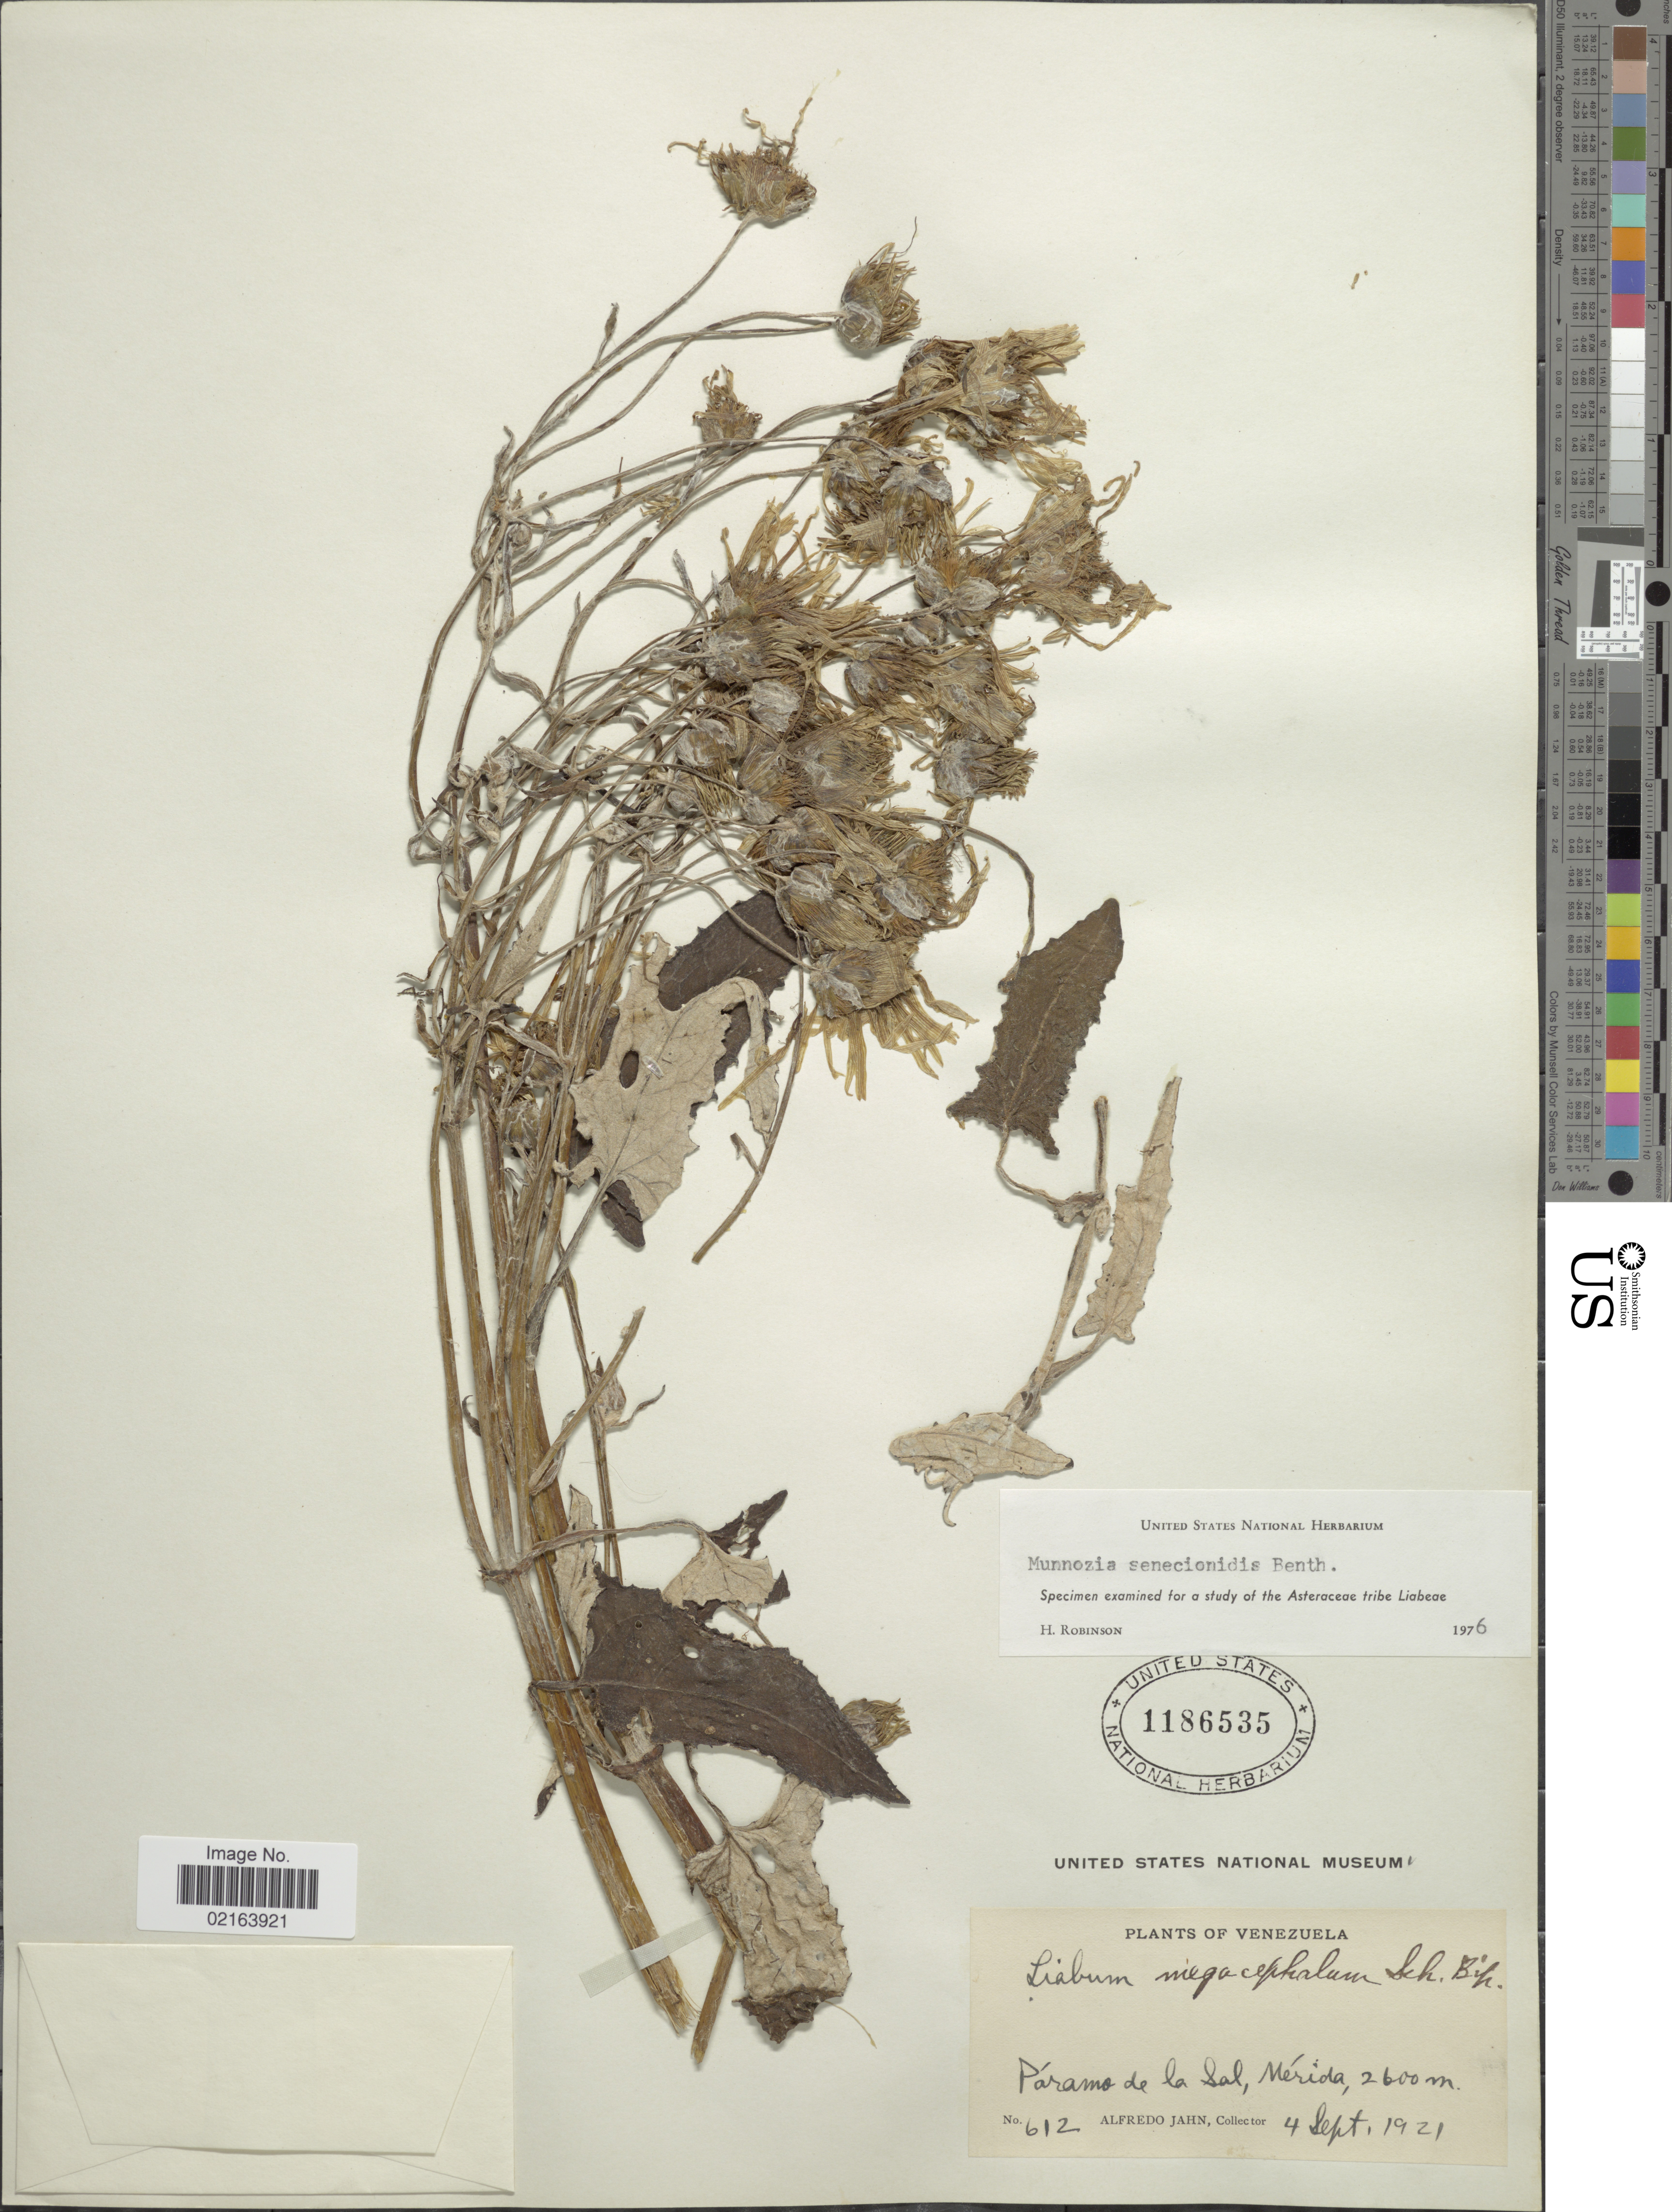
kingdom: Plantae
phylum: Tracheophyta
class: Magnoliopsida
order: Asterales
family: Asteraceae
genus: Munnozia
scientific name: Munnozia senecionidis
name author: Benth.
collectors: A. Jahn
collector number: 612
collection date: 1921-09-04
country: Venezuela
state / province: Mérida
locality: Paramo de la Sal, Merida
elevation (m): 2600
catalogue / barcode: US 1186535